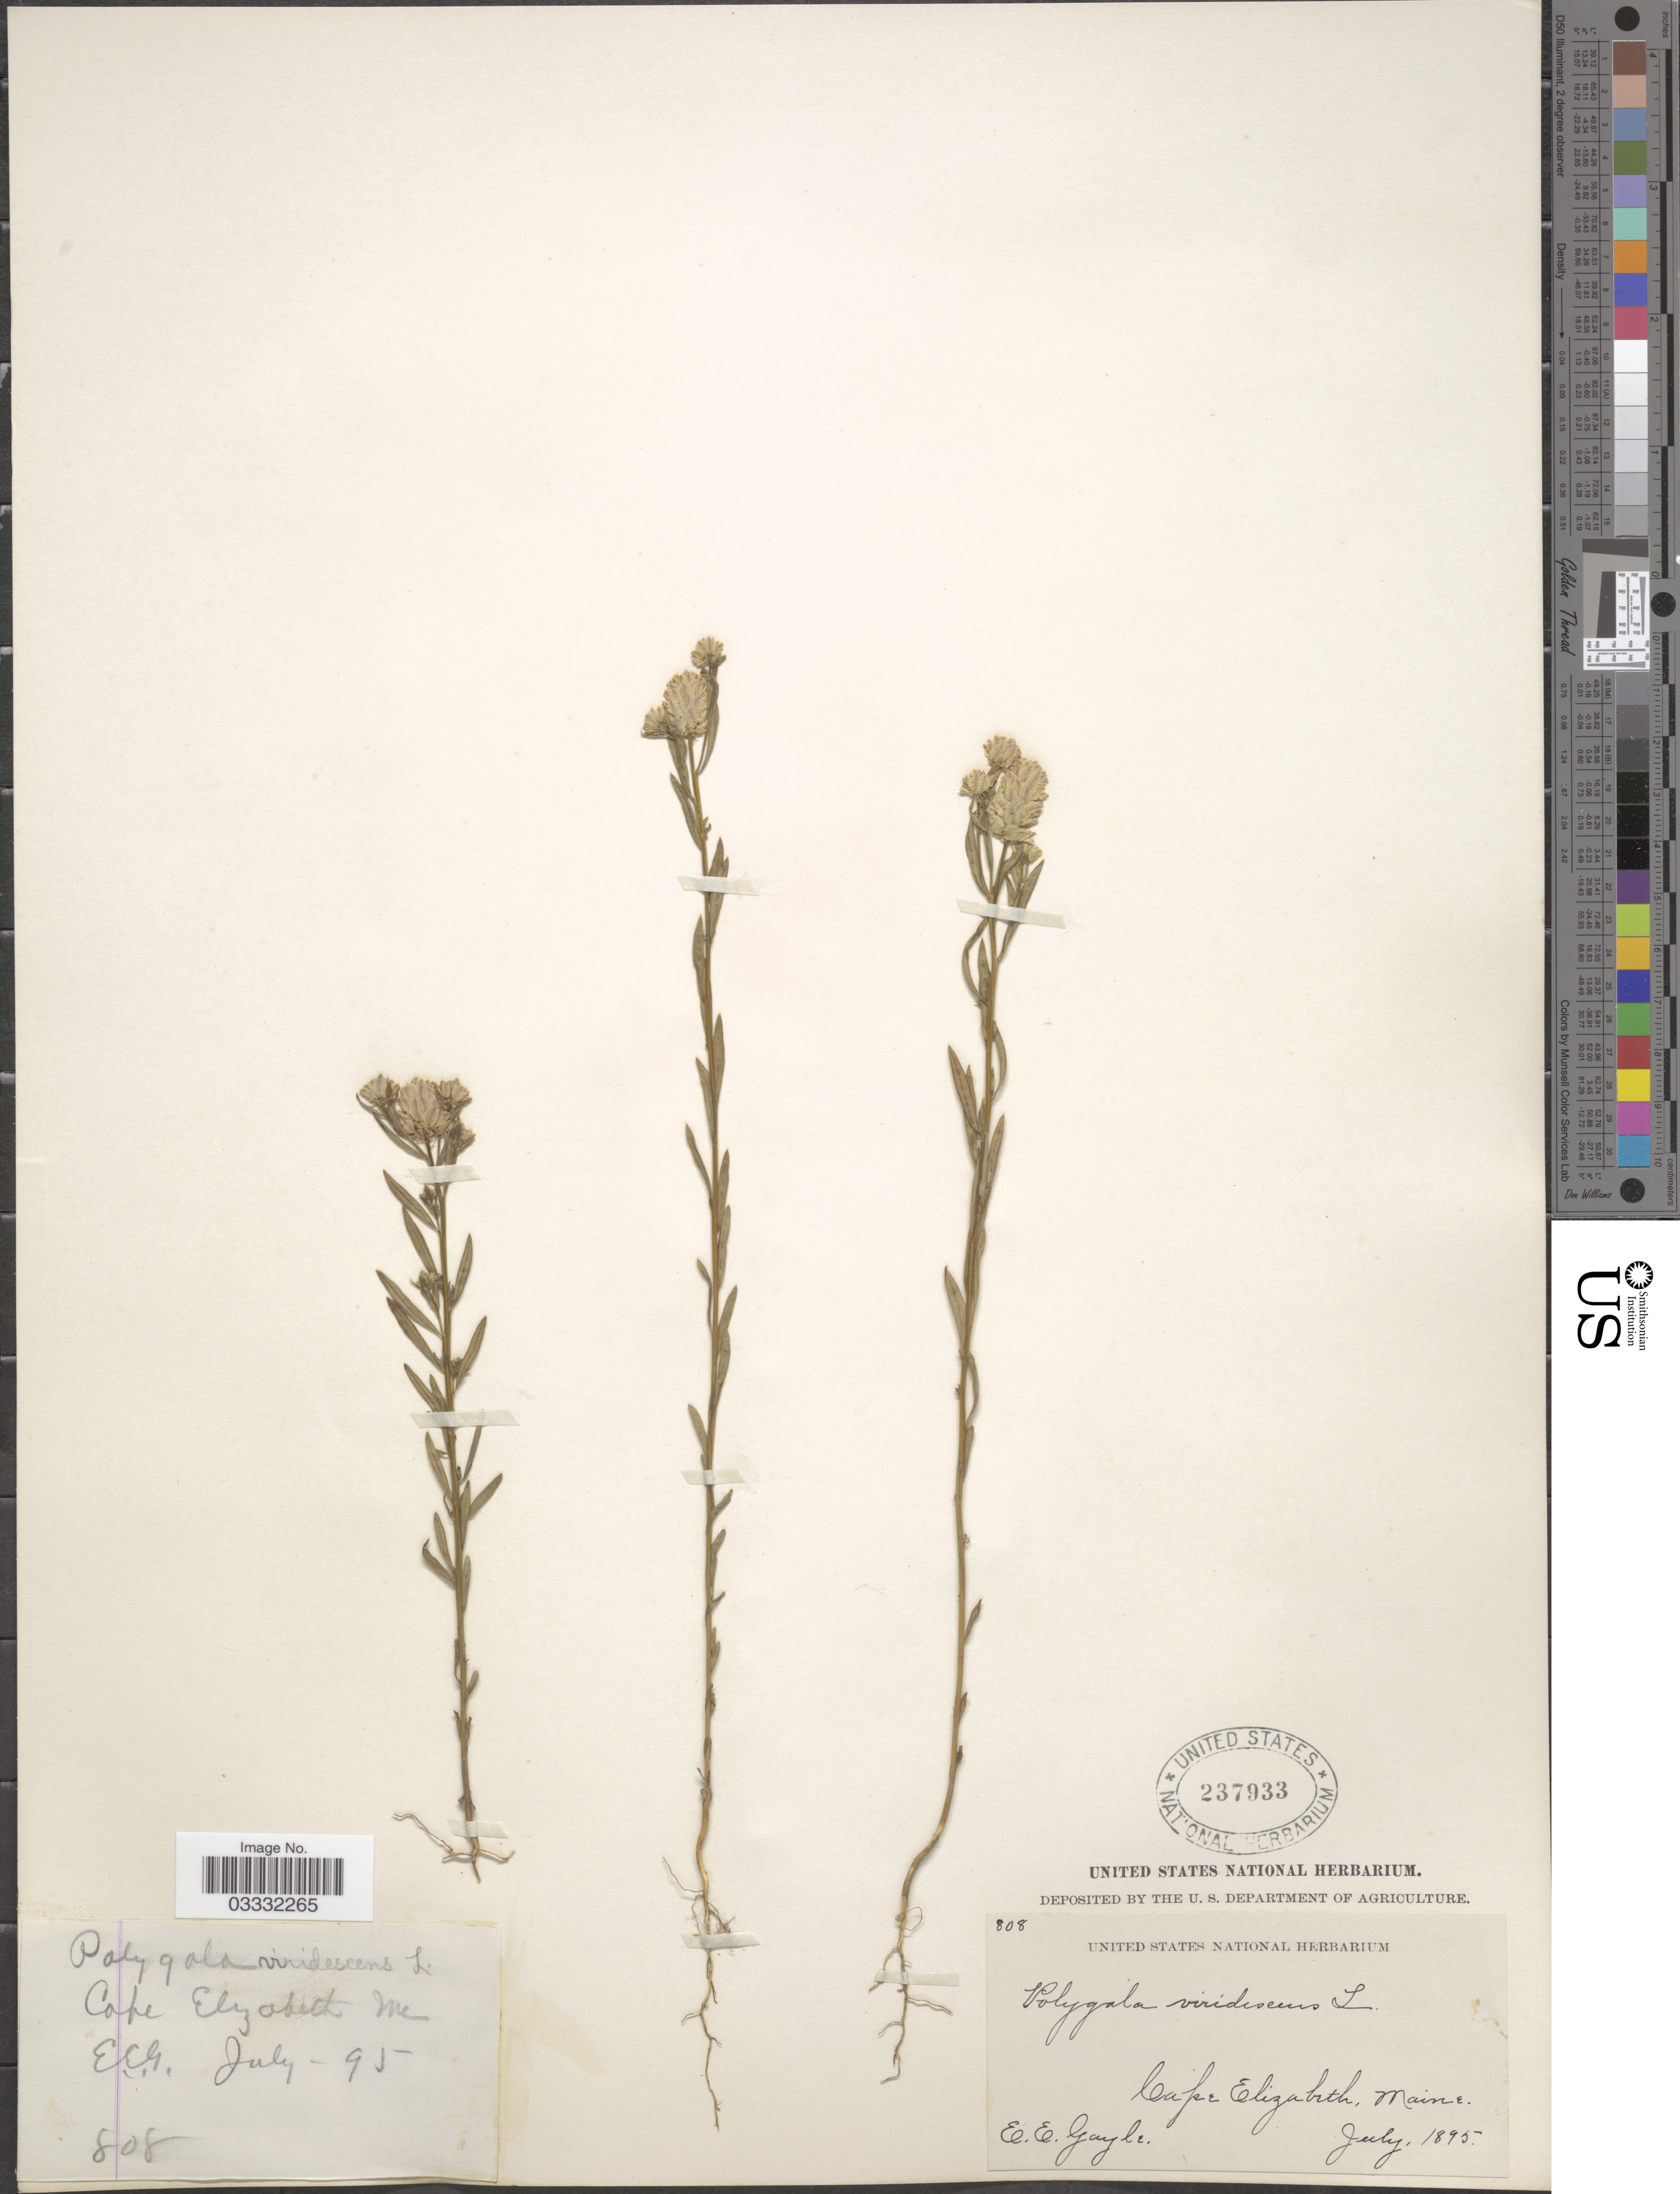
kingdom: Plantae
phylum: Tracheophyta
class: Magnoliopsida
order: Fabales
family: Polygalaceae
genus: Polygala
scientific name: Polygala sanguinea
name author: L.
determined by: Strong, Mark T., (BOT), Smithsonian Institution - National Museum of Natural History (UNITED STATES)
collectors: E. Gayle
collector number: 808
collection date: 1895-07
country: United States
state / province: Maine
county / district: Cumberland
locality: Cape Elizabeth.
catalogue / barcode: US 237933